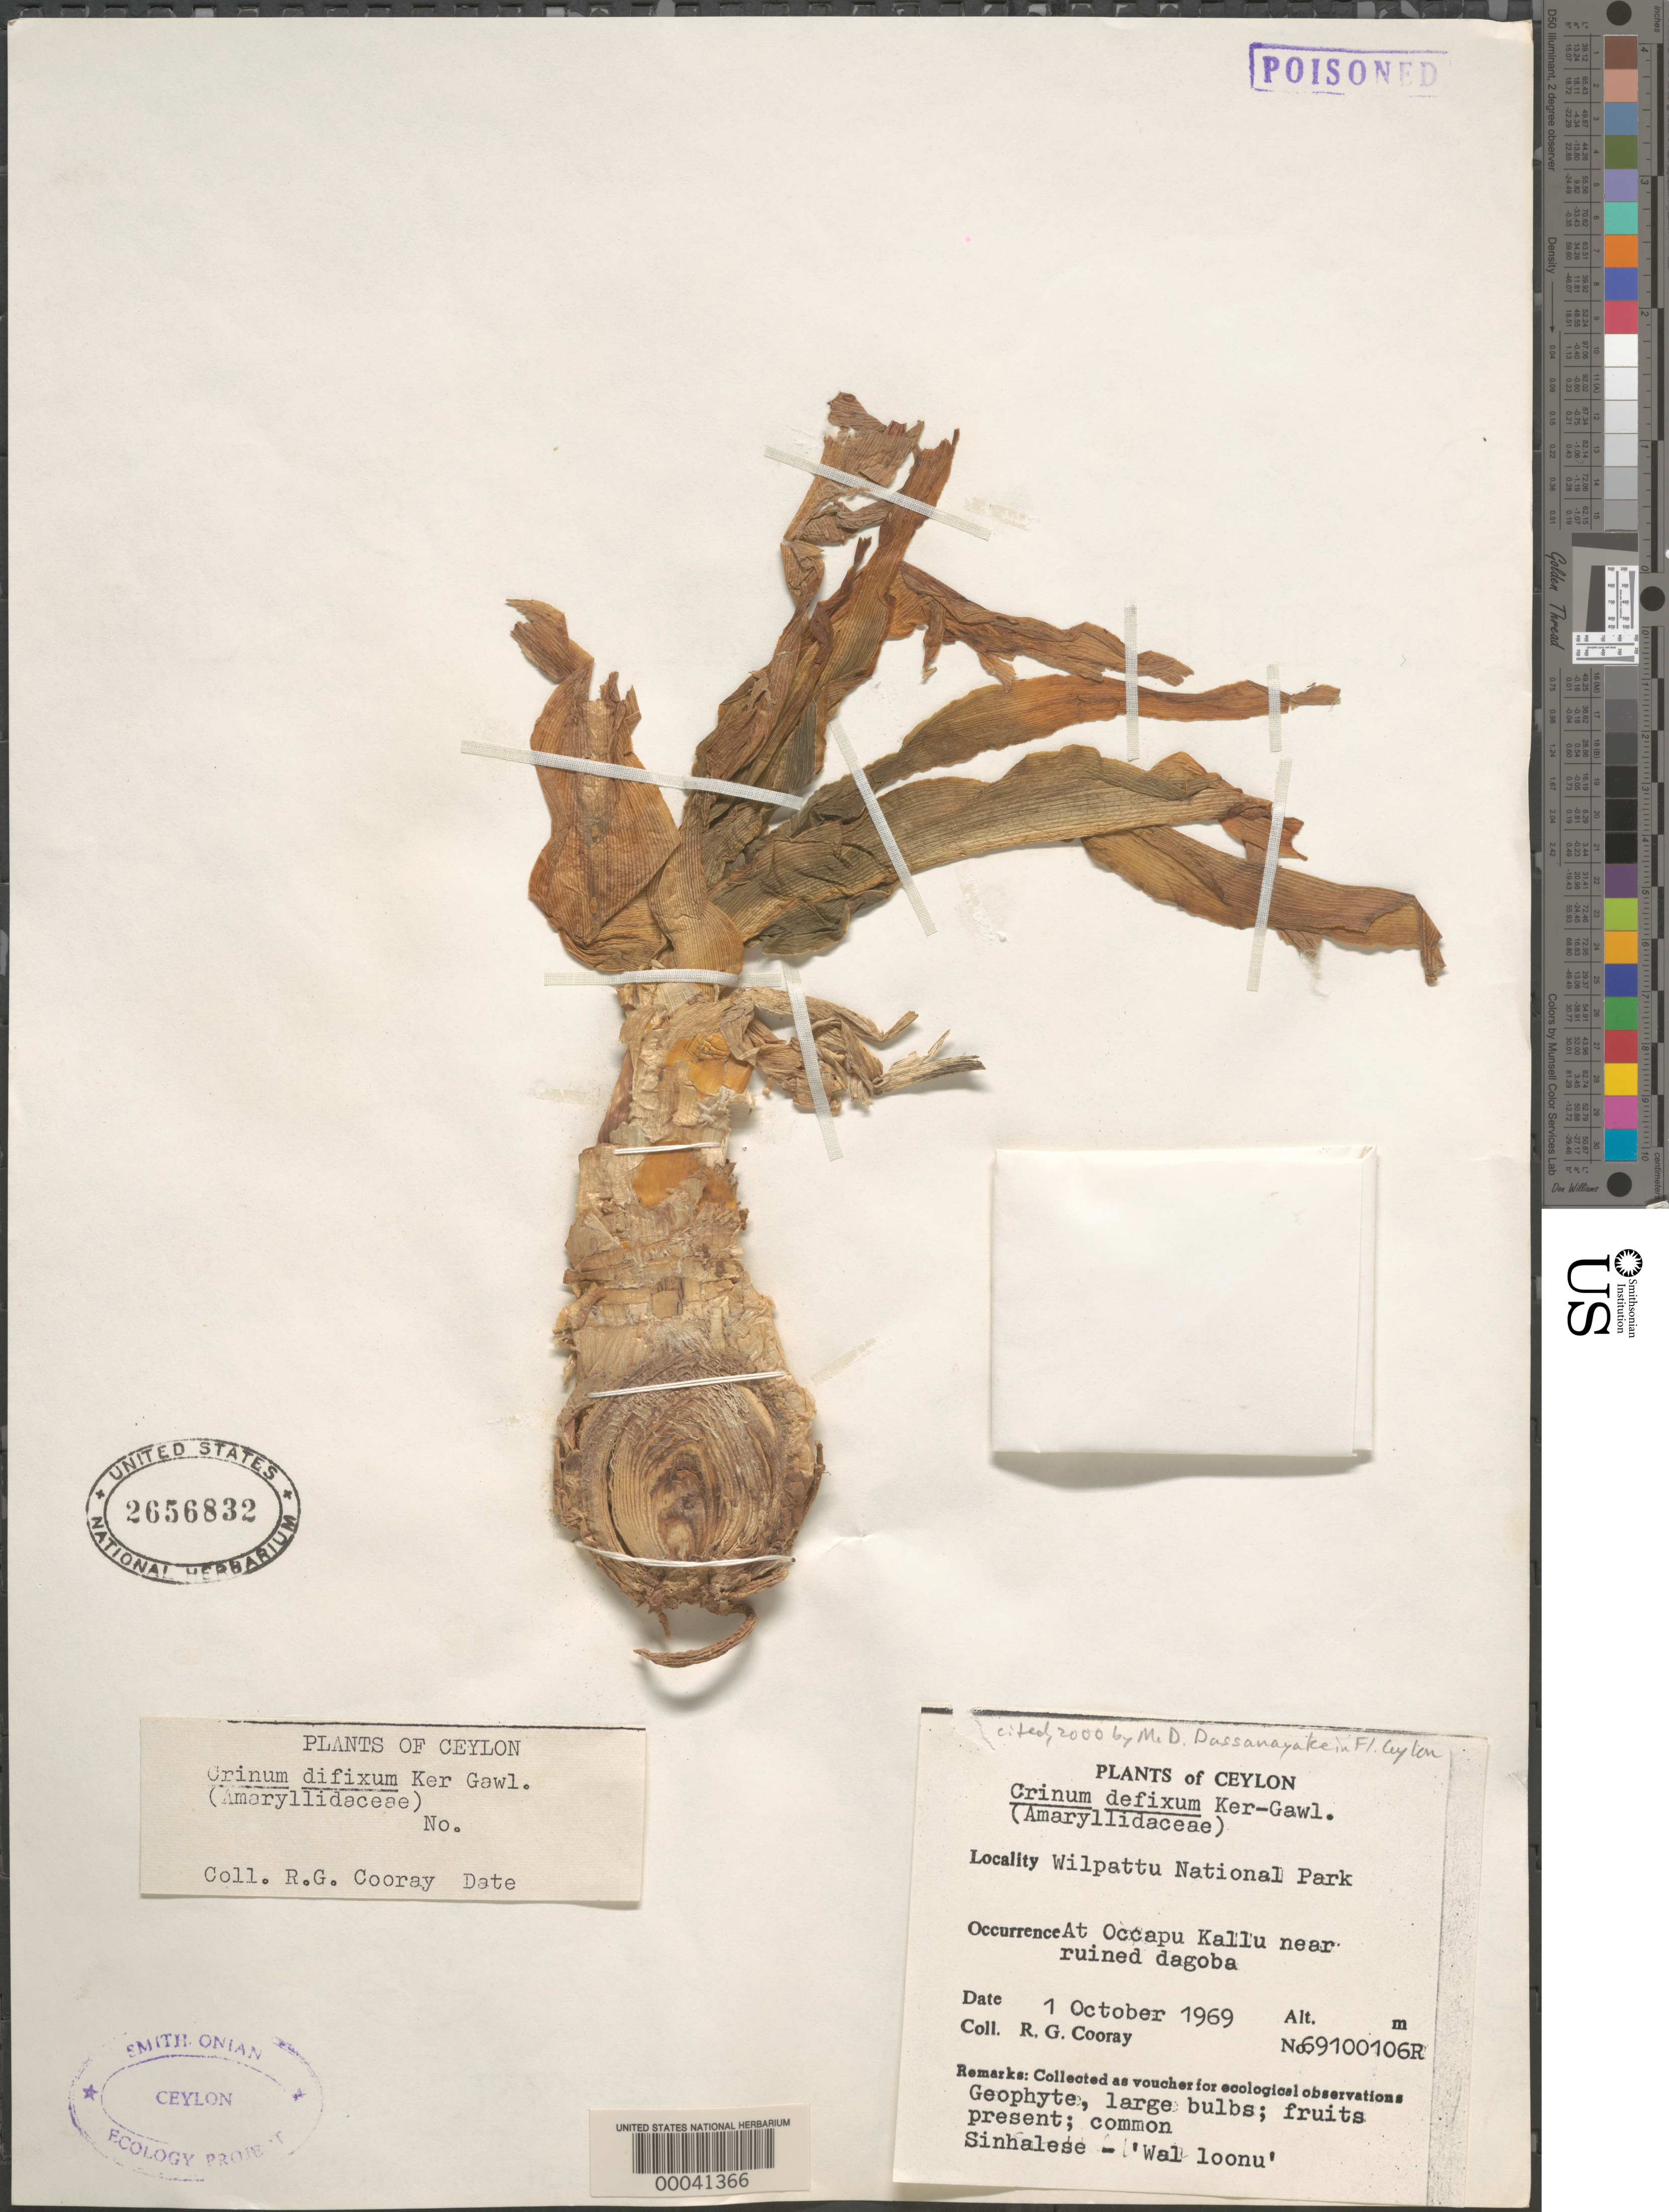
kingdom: Plantae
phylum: Tracheophyta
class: Liliopsida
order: Asparagales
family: Amaryllidaceae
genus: Crinum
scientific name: Crinum defixum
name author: Ker Gawl.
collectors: R. Cooray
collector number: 69100106r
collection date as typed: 01 Oct 1969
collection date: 1969-10-01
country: Sri Lanka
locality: Wilpattu national park, at occapu kallu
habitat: Near ruined dagoba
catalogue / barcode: US 2656832